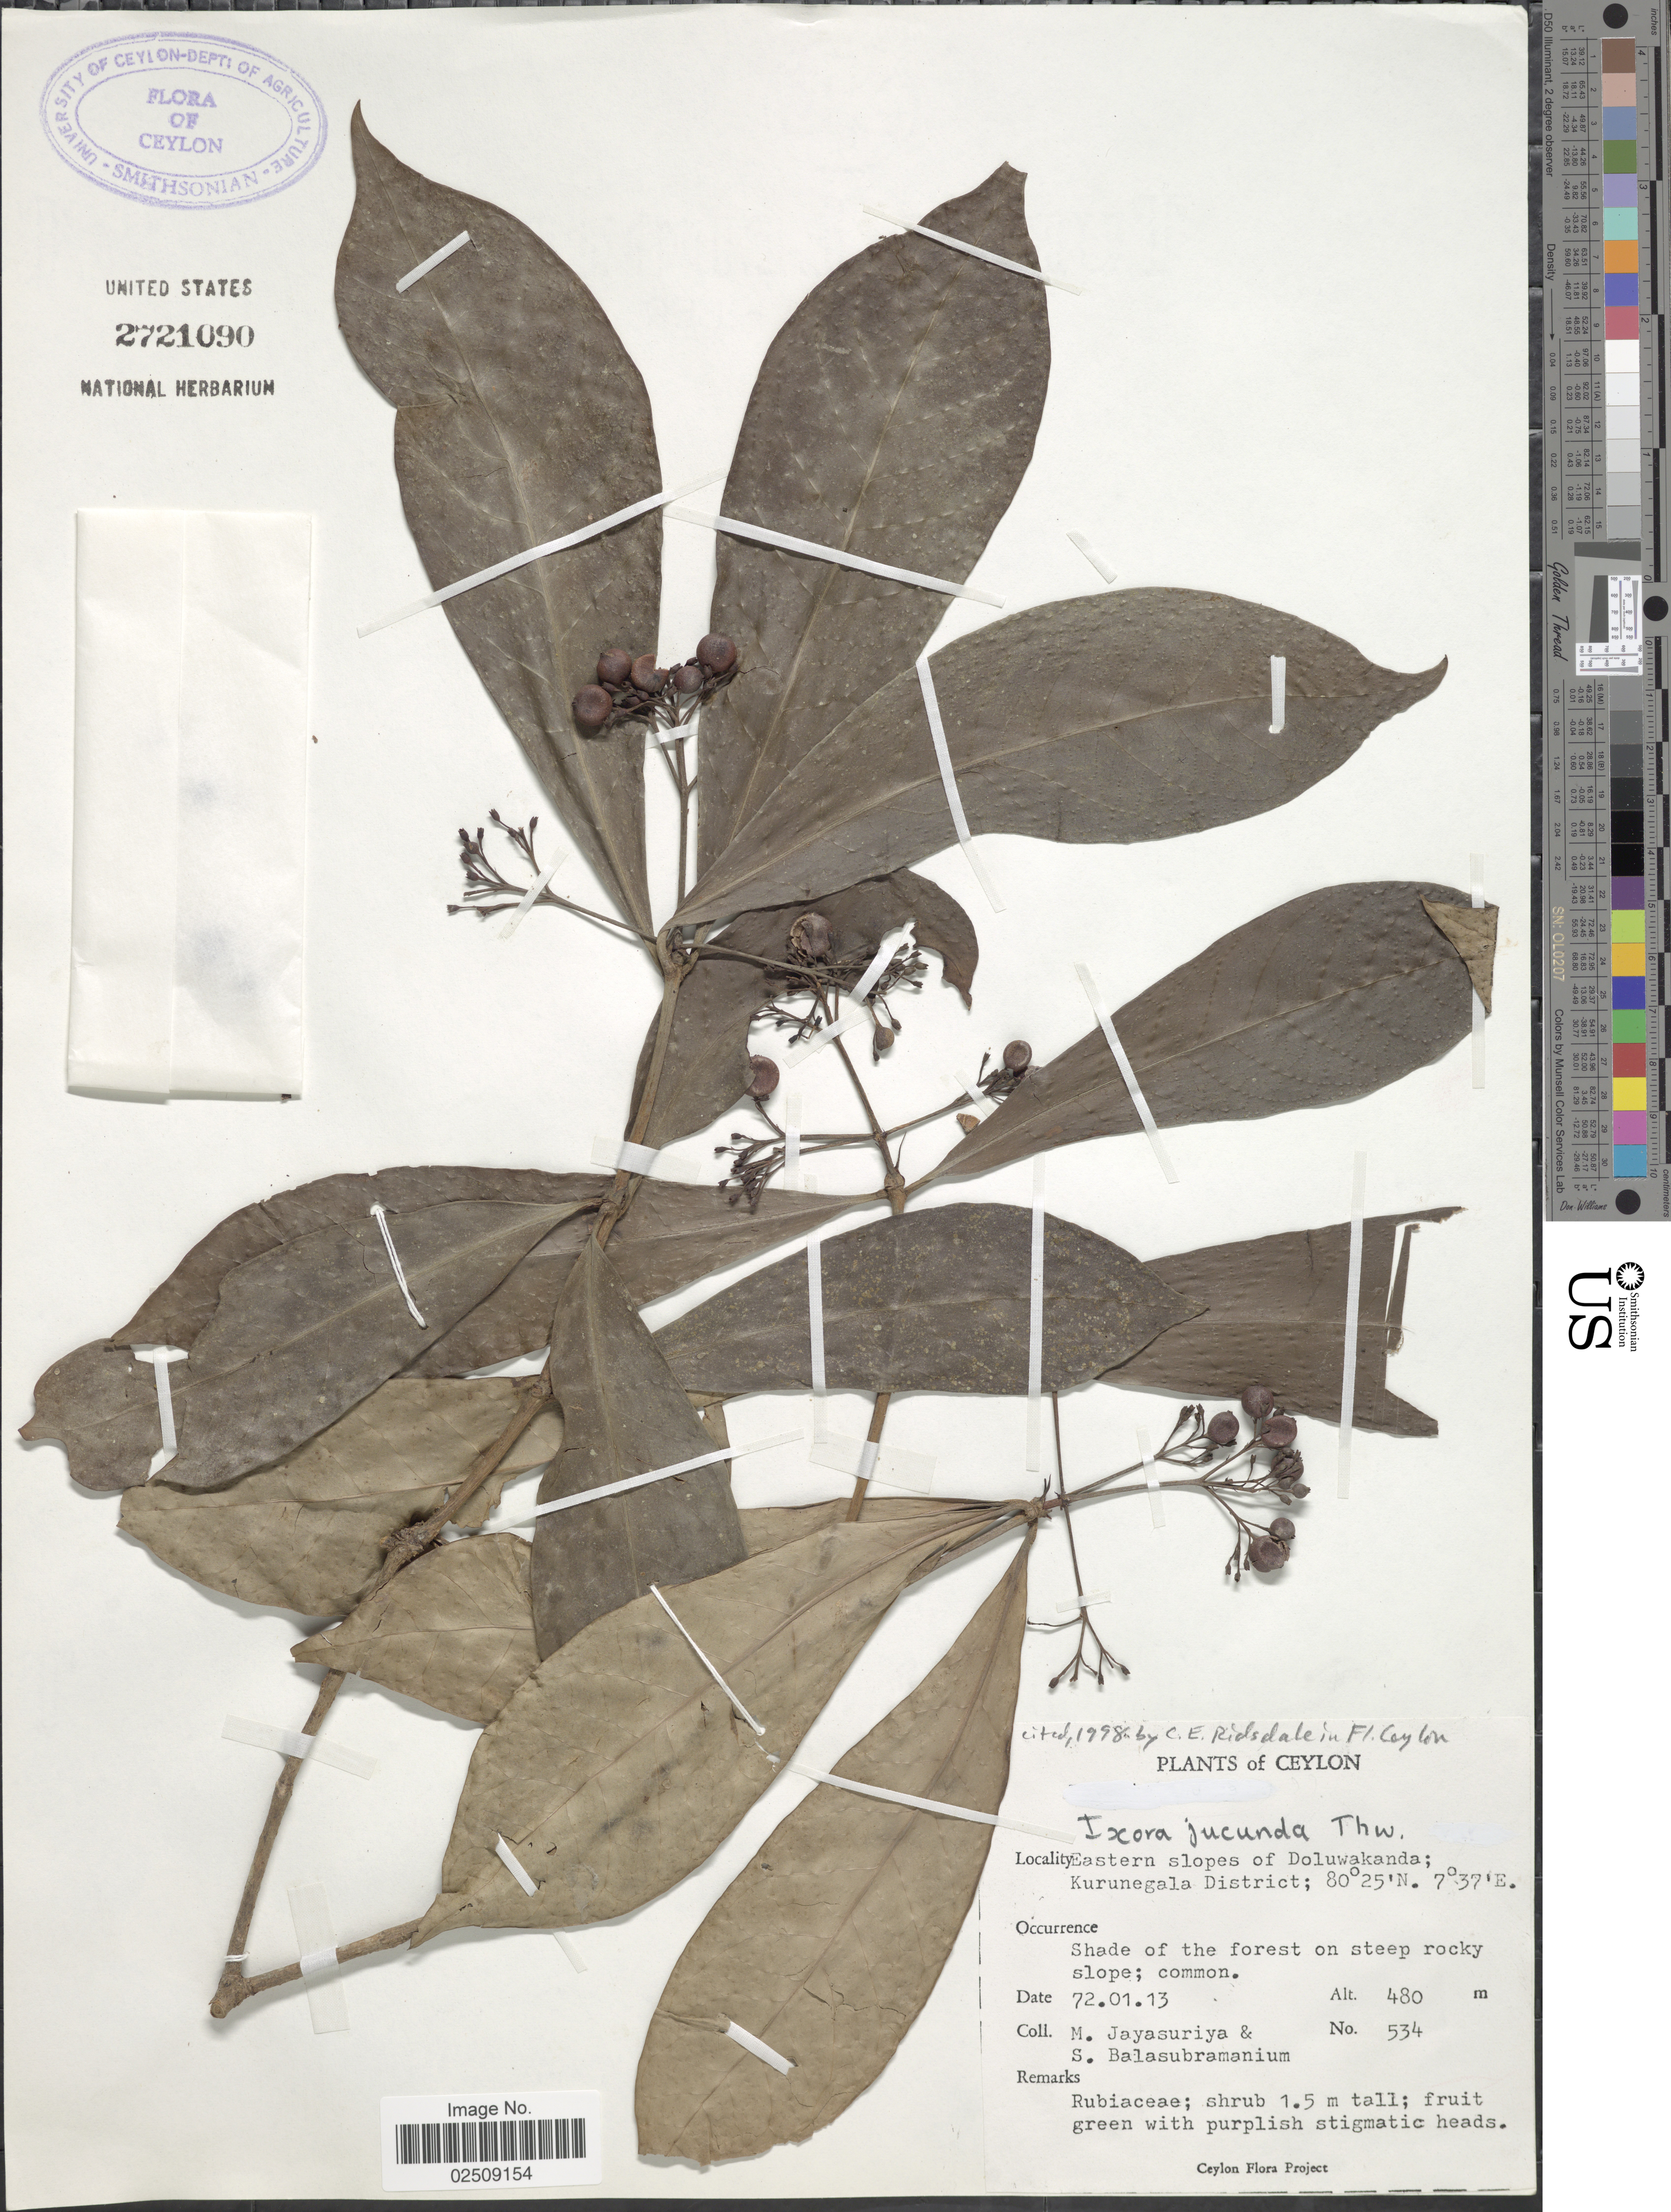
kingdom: Plantae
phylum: Tracheophyta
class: Magnoliopsida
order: Gentianales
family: Rubiaceae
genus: Ixora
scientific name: Ixora jucunda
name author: Thwaites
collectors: M. Jayasuriya & S. Balasubramanium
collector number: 534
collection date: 1972-01-13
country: Sri Lanka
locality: Ceylon. Eastern slopes of Doluwakanda; Kurunegala District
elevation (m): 480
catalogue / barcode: US 2721090